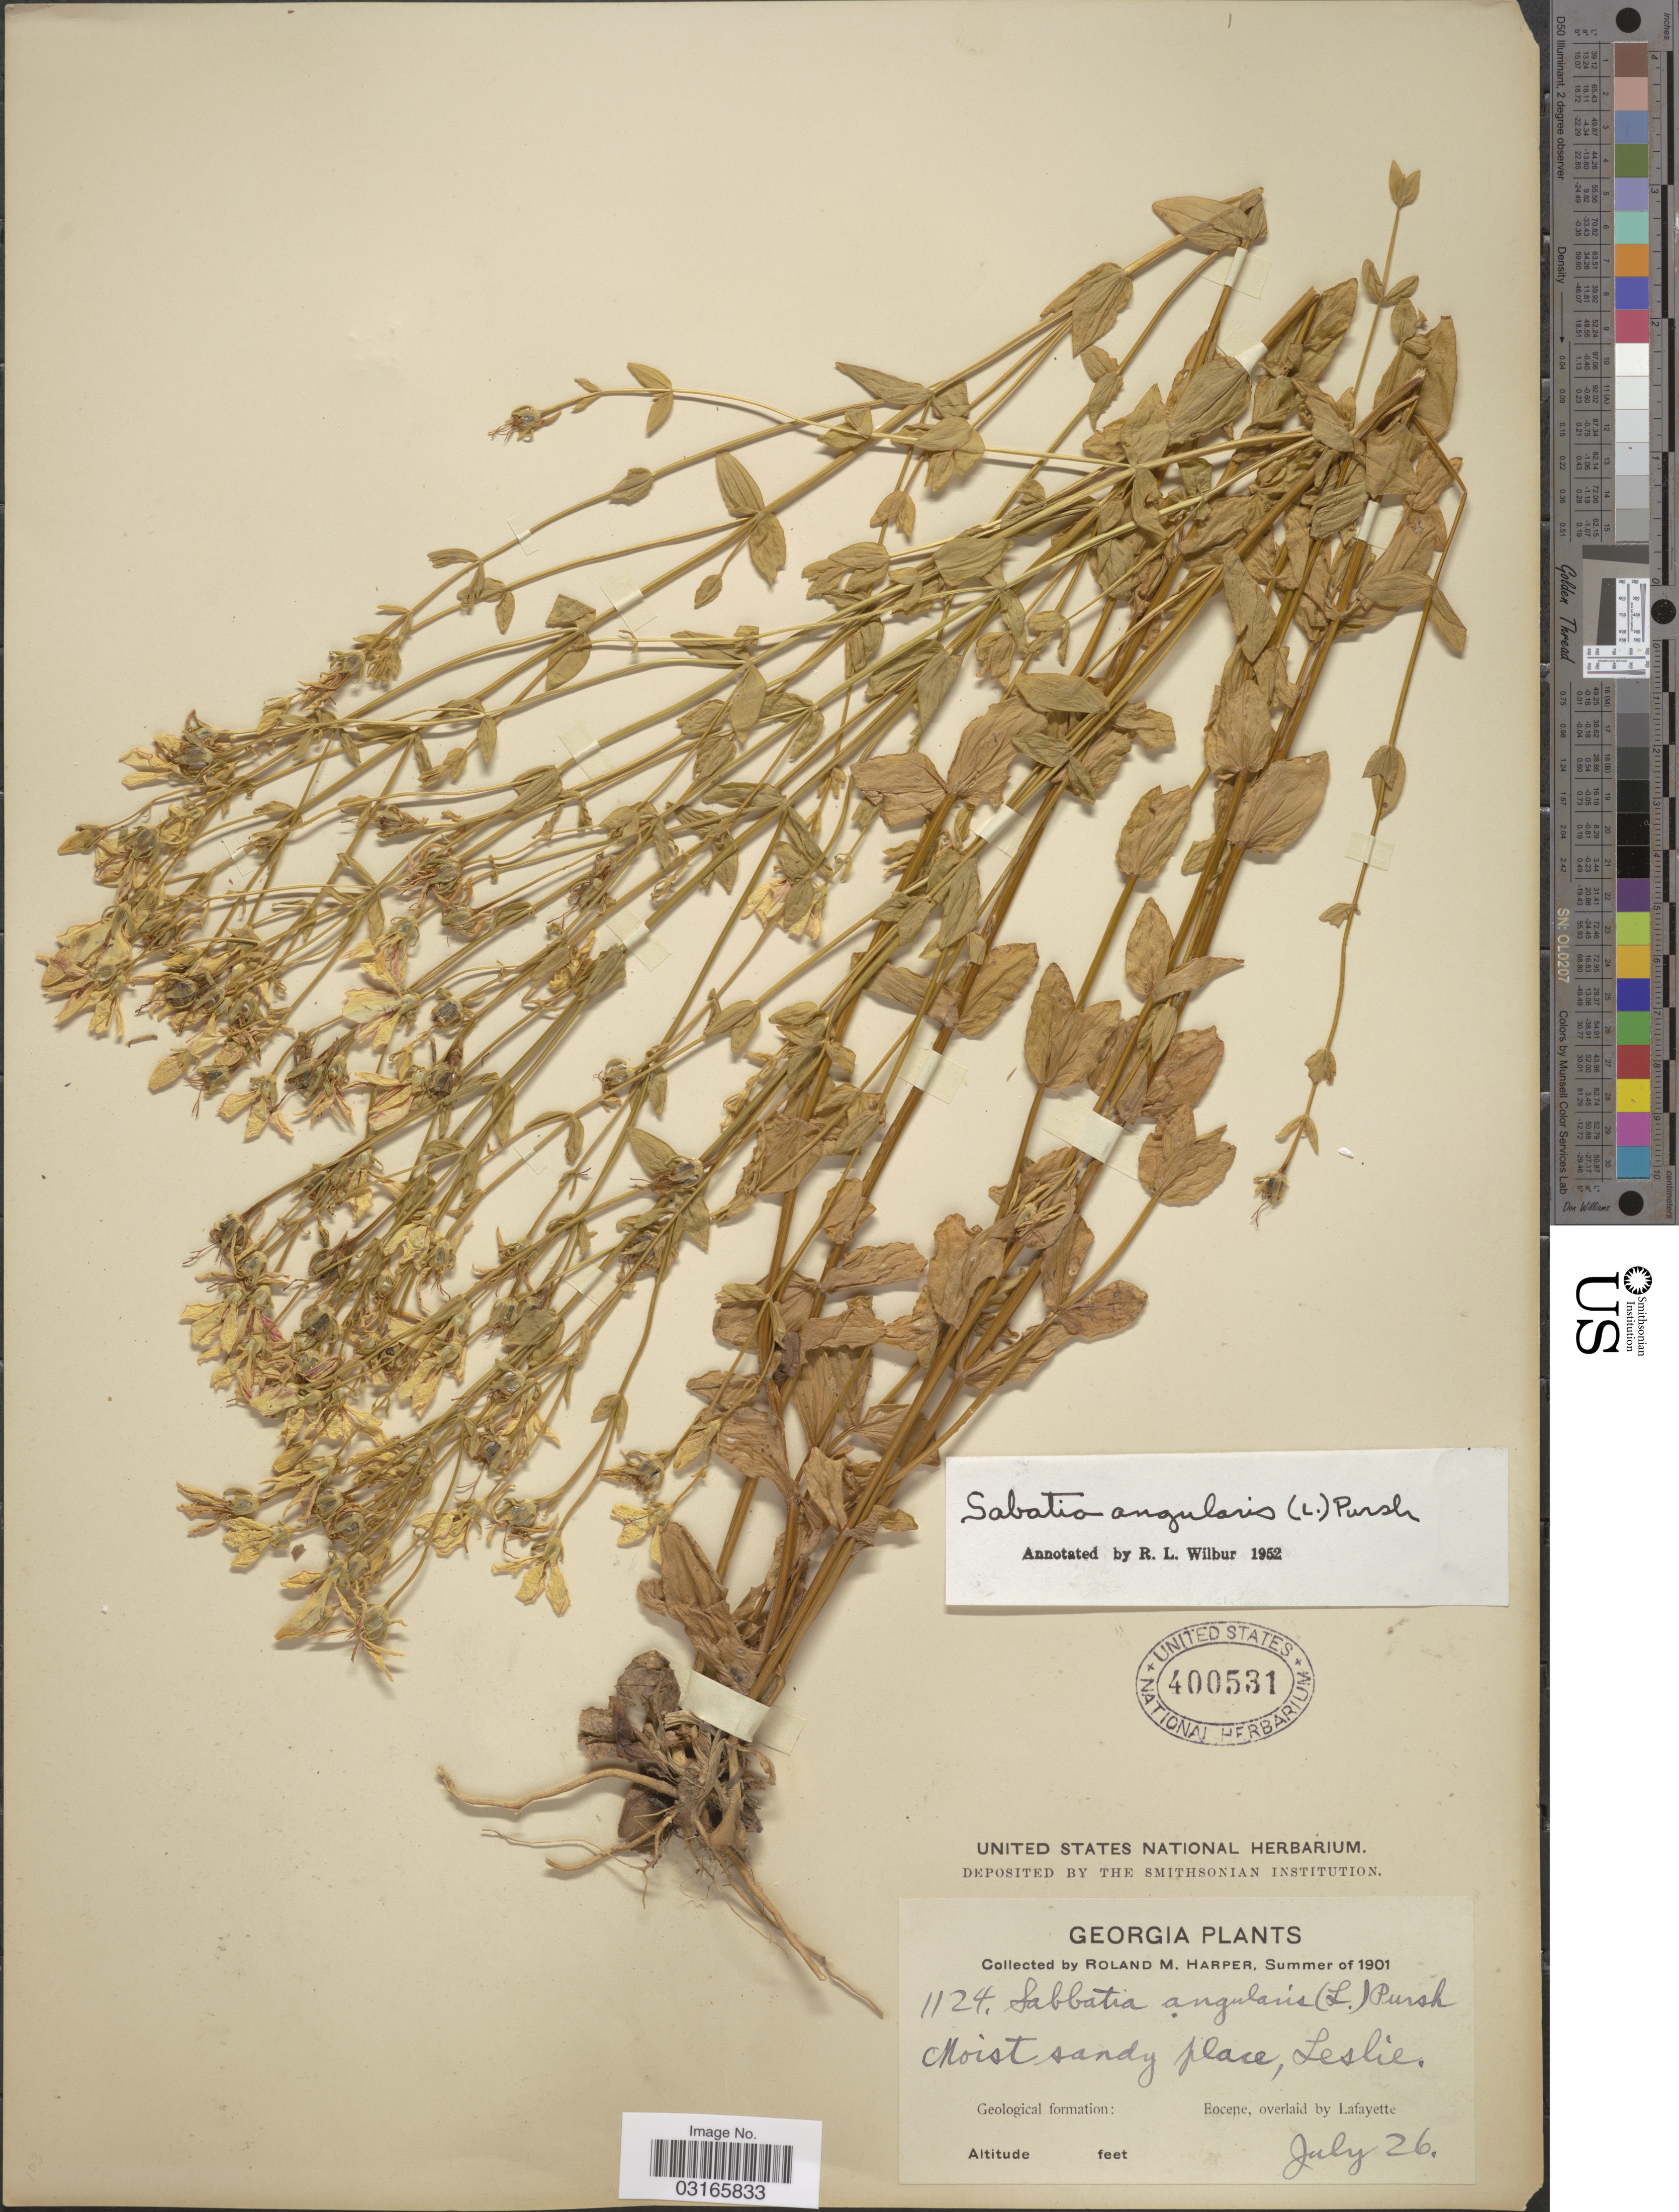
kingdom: Plantae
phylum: Tracheophyta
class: Magnoliopsida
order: Gentianales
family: Gentianaceae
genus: Sabatia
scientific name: Sabatia angularis (L.) Pursh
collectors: R. M. Harper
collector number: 1124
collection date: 1901-07-26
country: United States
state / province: Georgia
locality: Moist sandy place, Leslie. Geological formation: Eocene, overlaid by Lafayette.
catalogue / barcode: US 400531